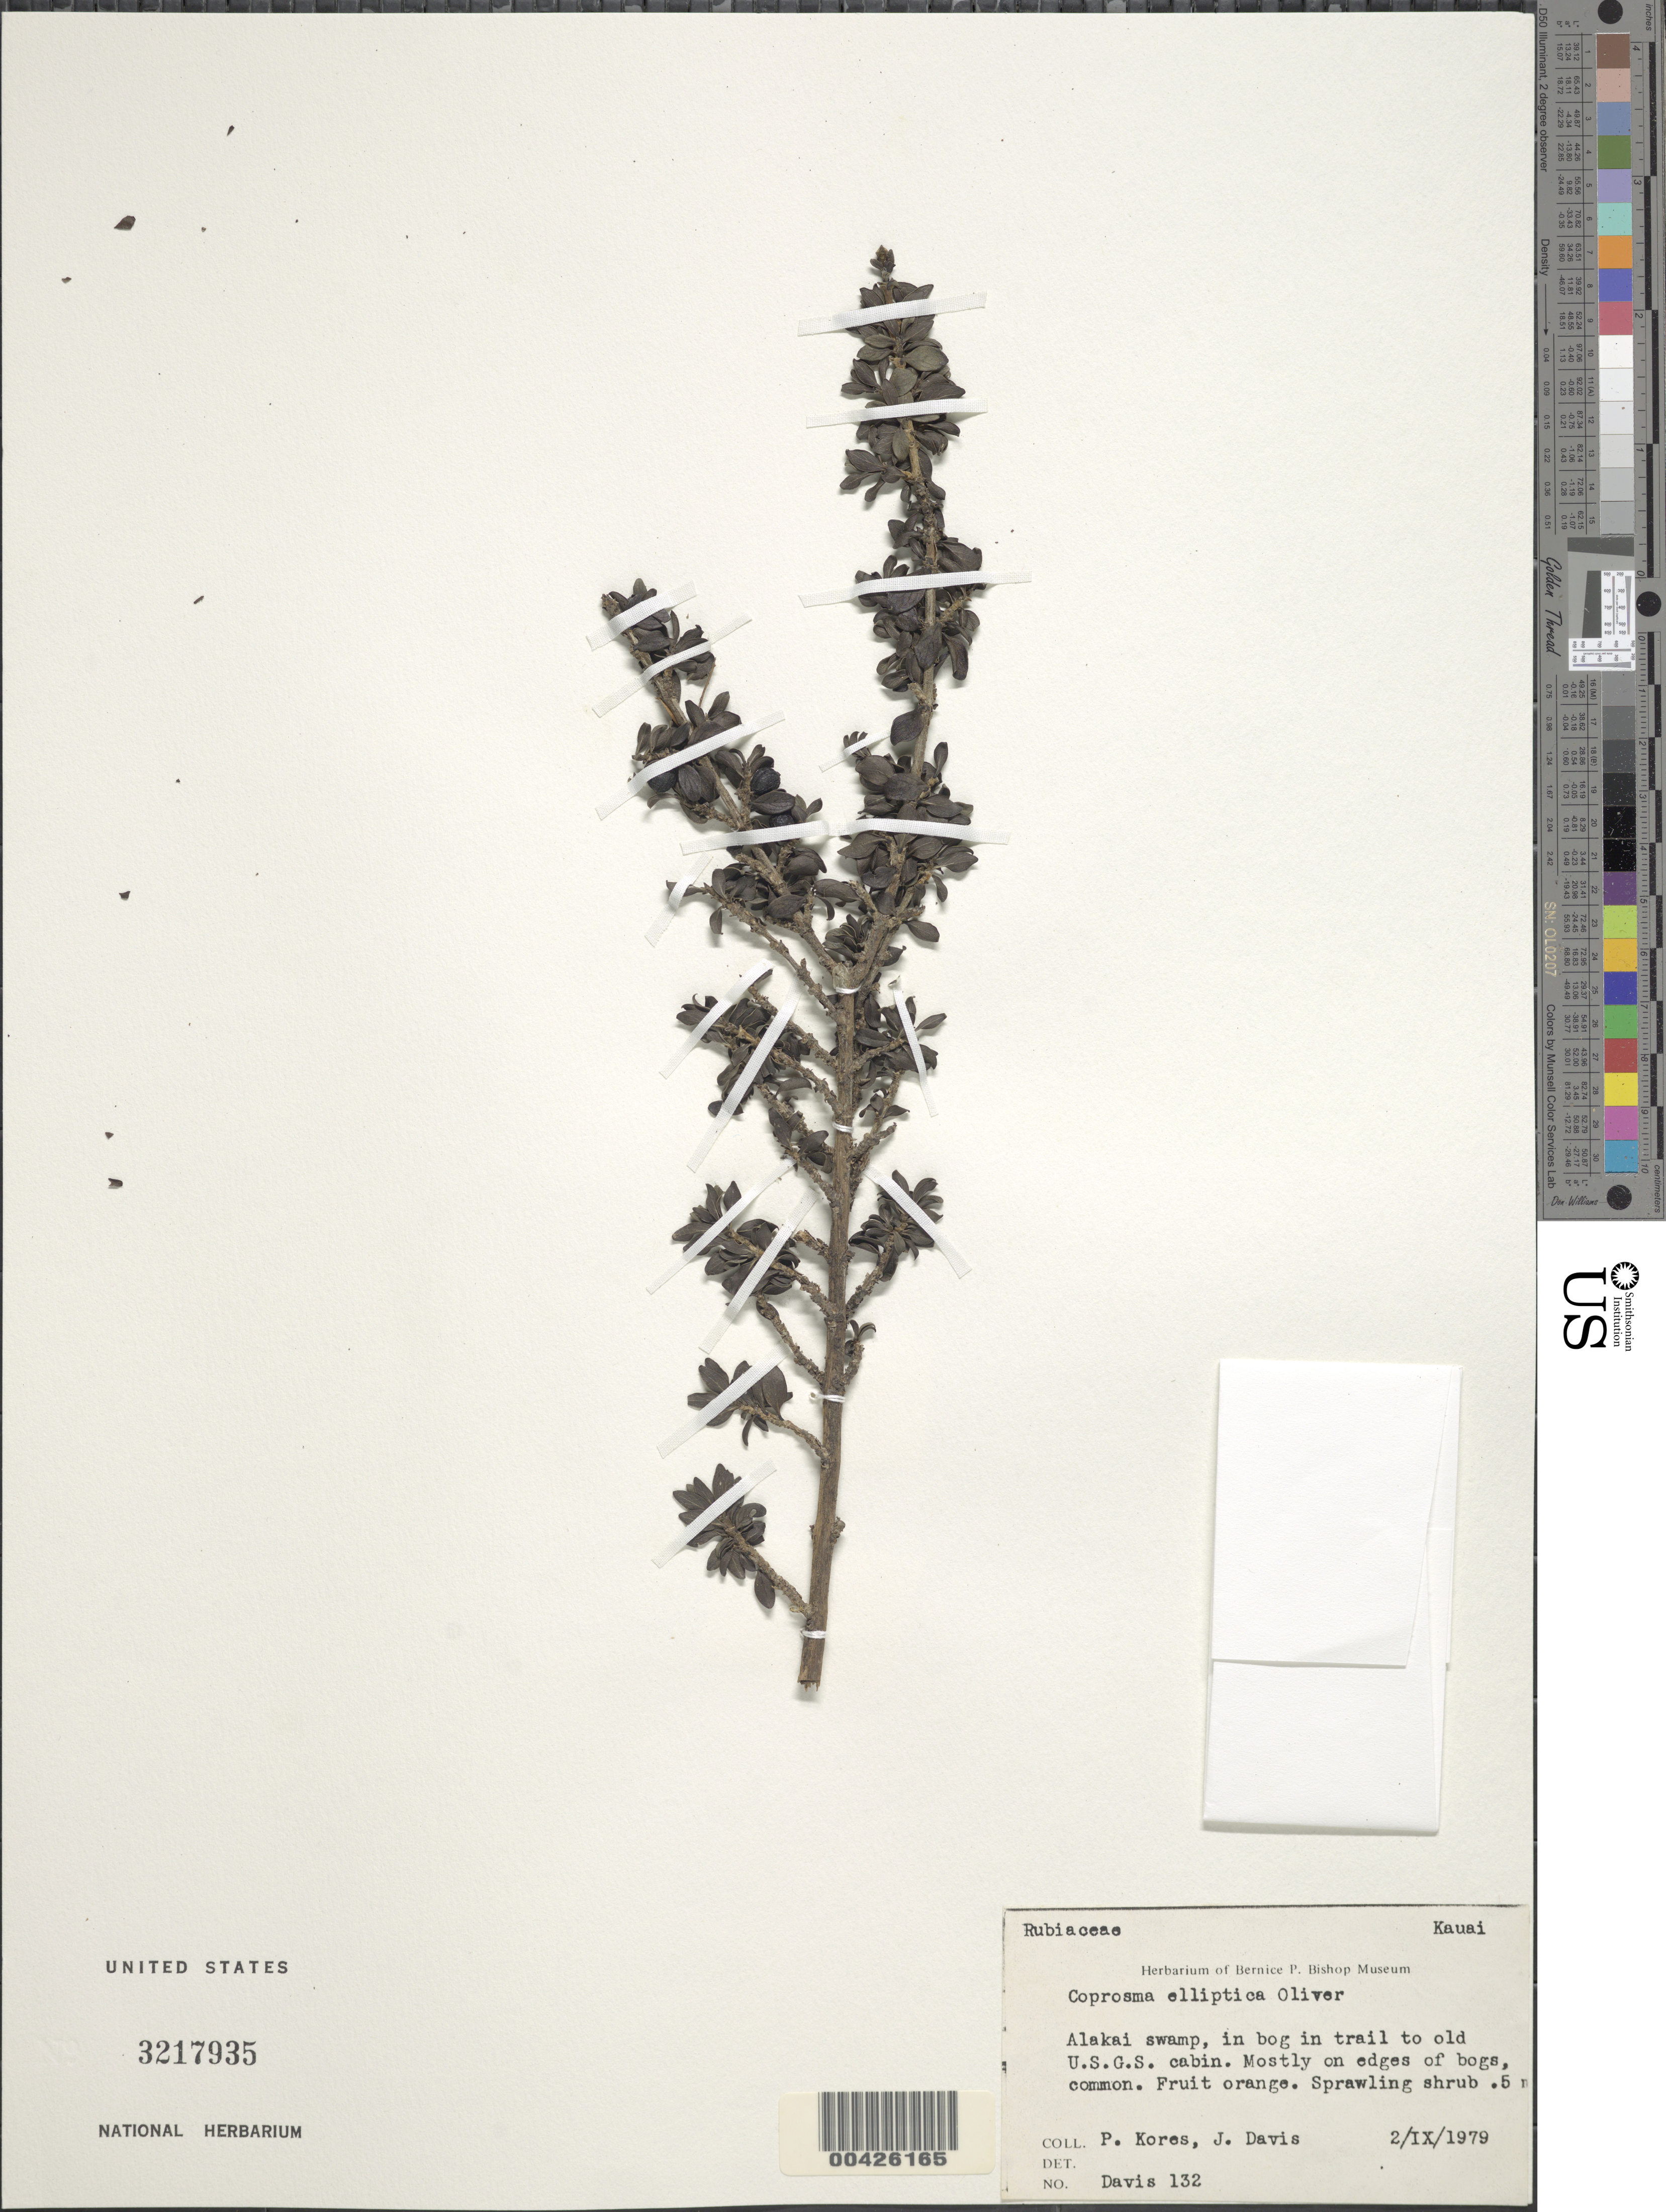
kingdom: Plantae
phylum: Tracheophyta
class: Magnoliopsida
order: Gentianales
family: Rubiaceae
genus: Coprosma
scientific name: Coprosma elliptica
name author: W.R.B. Oliv.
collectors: P. Kores & J. Davis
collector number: Davis 132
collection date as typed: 2 Sep 1979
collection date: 1979-09-02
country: United States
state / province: Hawaii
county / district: Kauai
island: Kaua'i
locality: Alakai Swamp, in trail to old U.S.G.S. cabin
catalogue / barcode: US 3217935